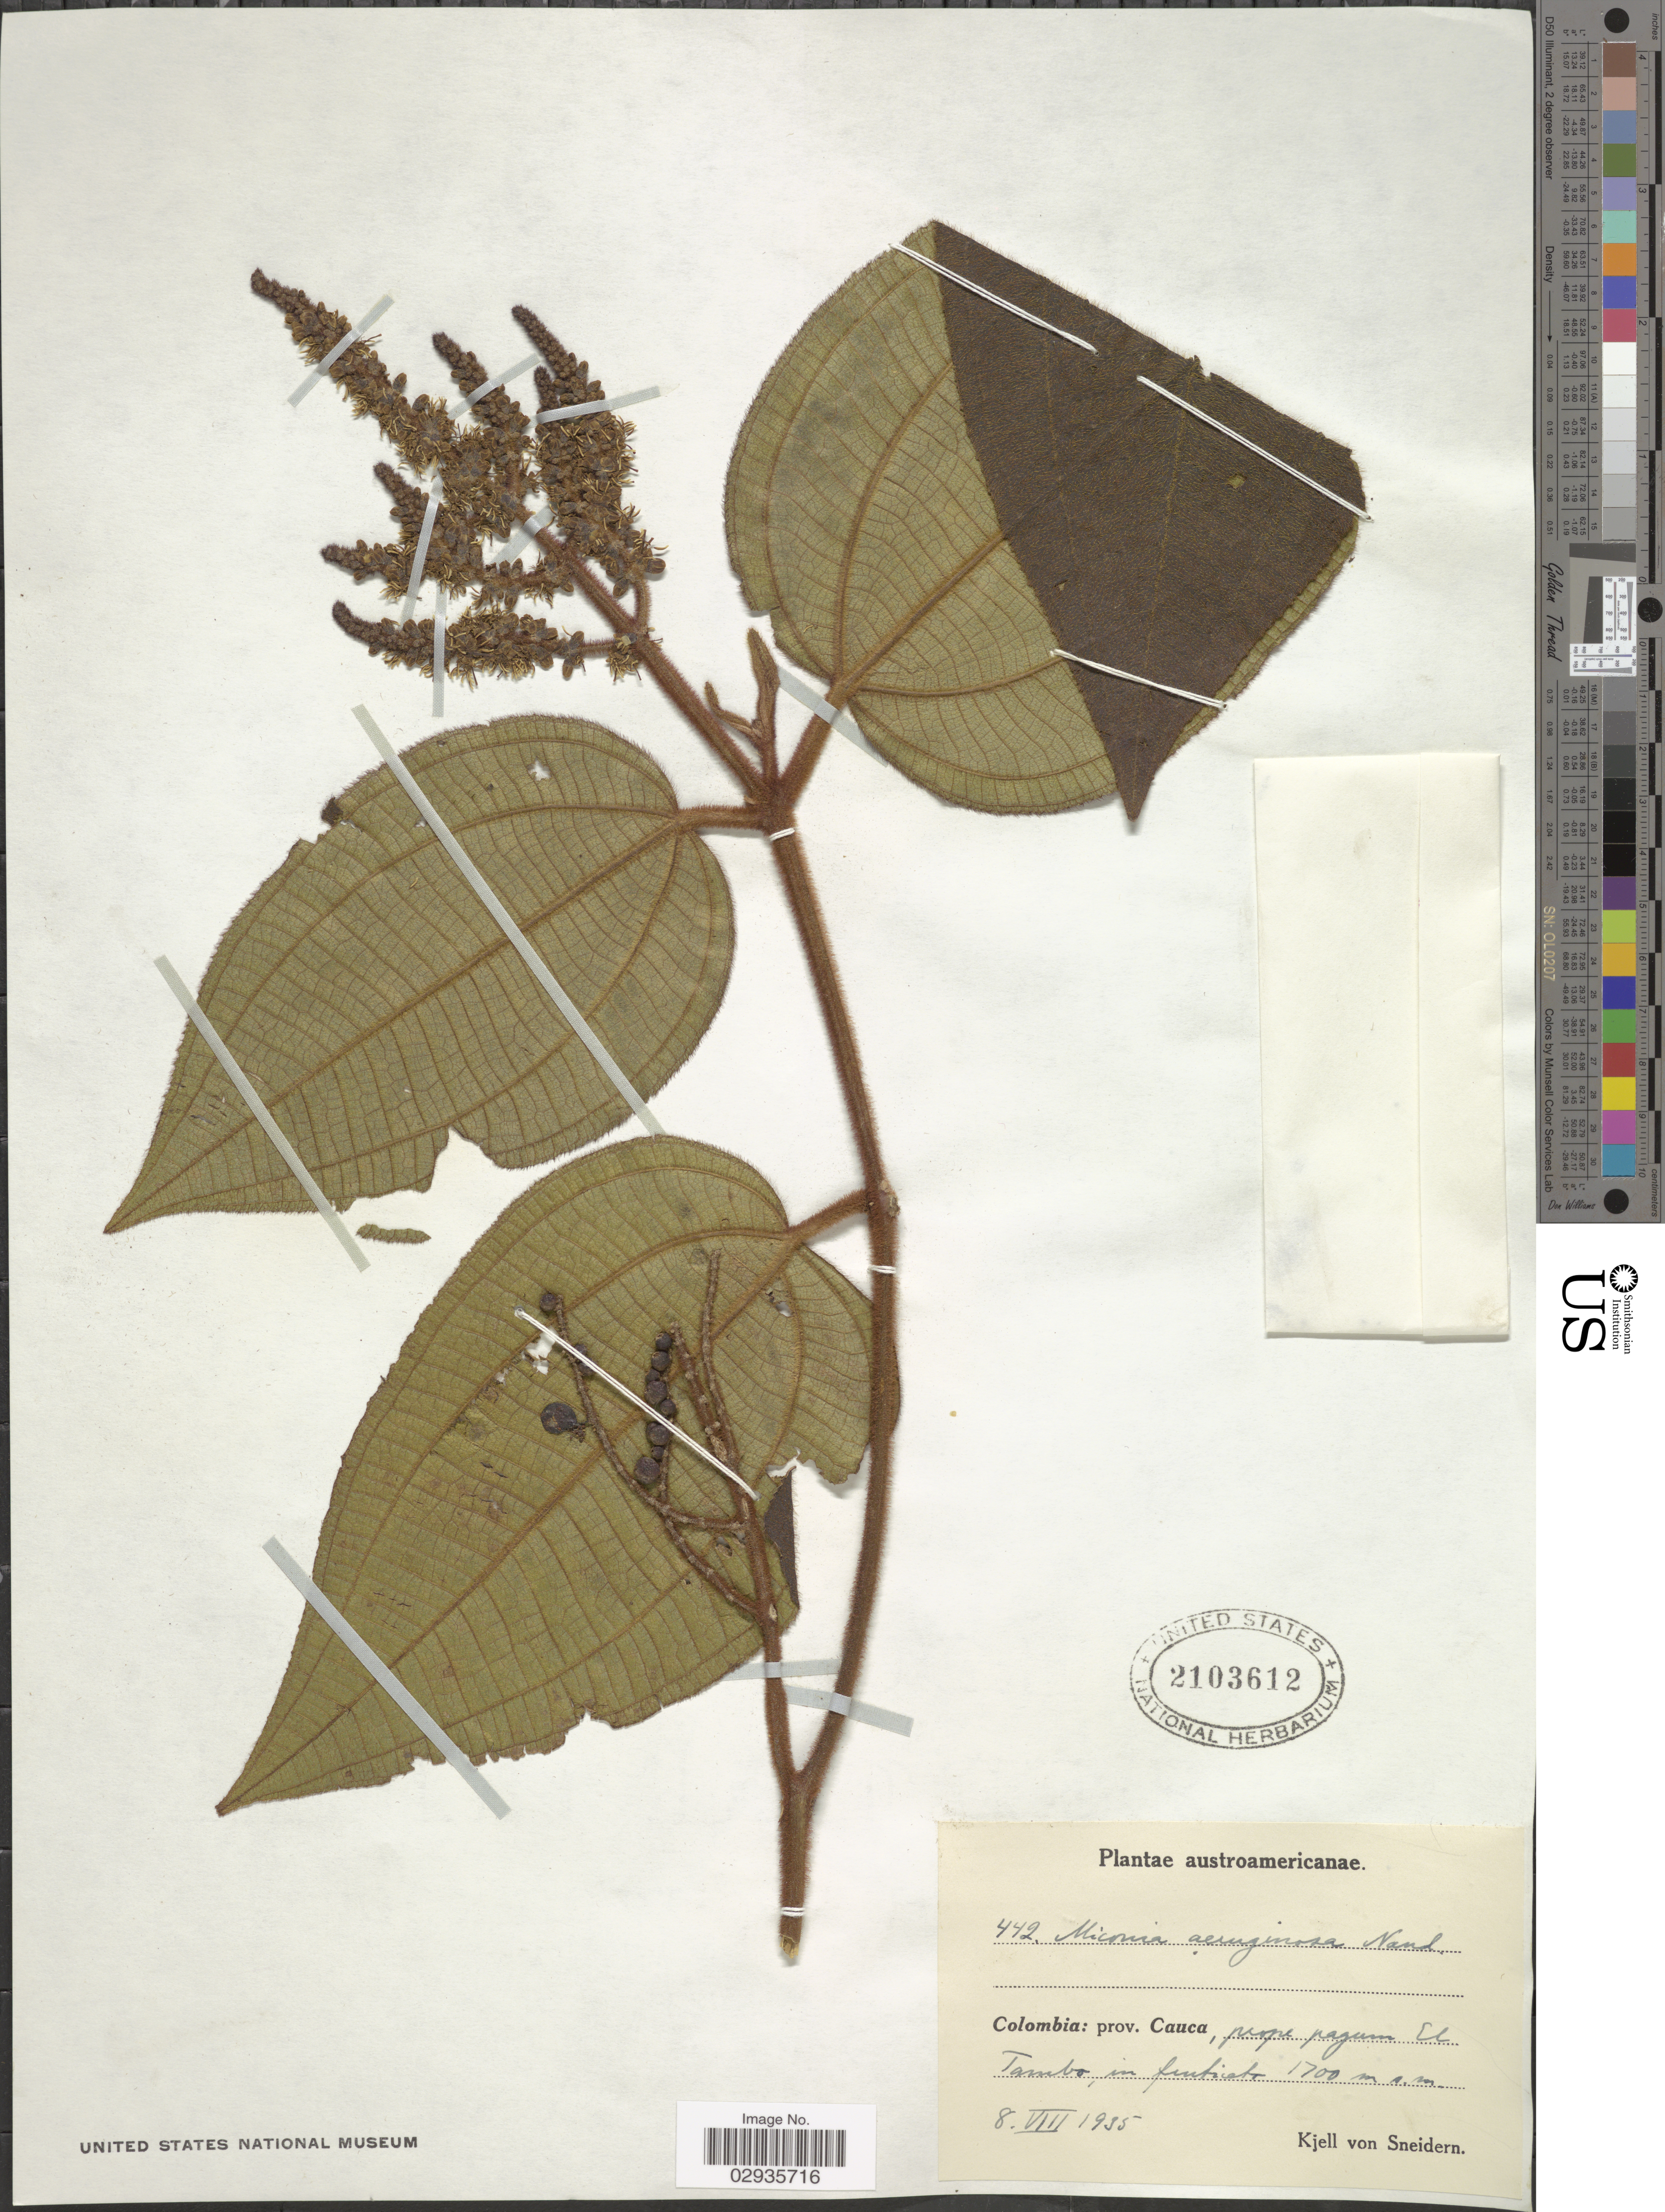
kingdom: Plantae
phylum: Tracheophyta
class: Magnoliopsida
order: Myrtales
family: Melastomataceae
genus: Miconia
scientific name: Miconia aeruginosa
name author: Naudin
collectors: K. von Sneidern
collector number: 442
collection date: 1935-08-08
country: Colombia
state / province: Cauca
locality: Prope pagum El Tambo. Austroamericanae.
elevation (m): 1700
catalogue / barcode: US 2103612